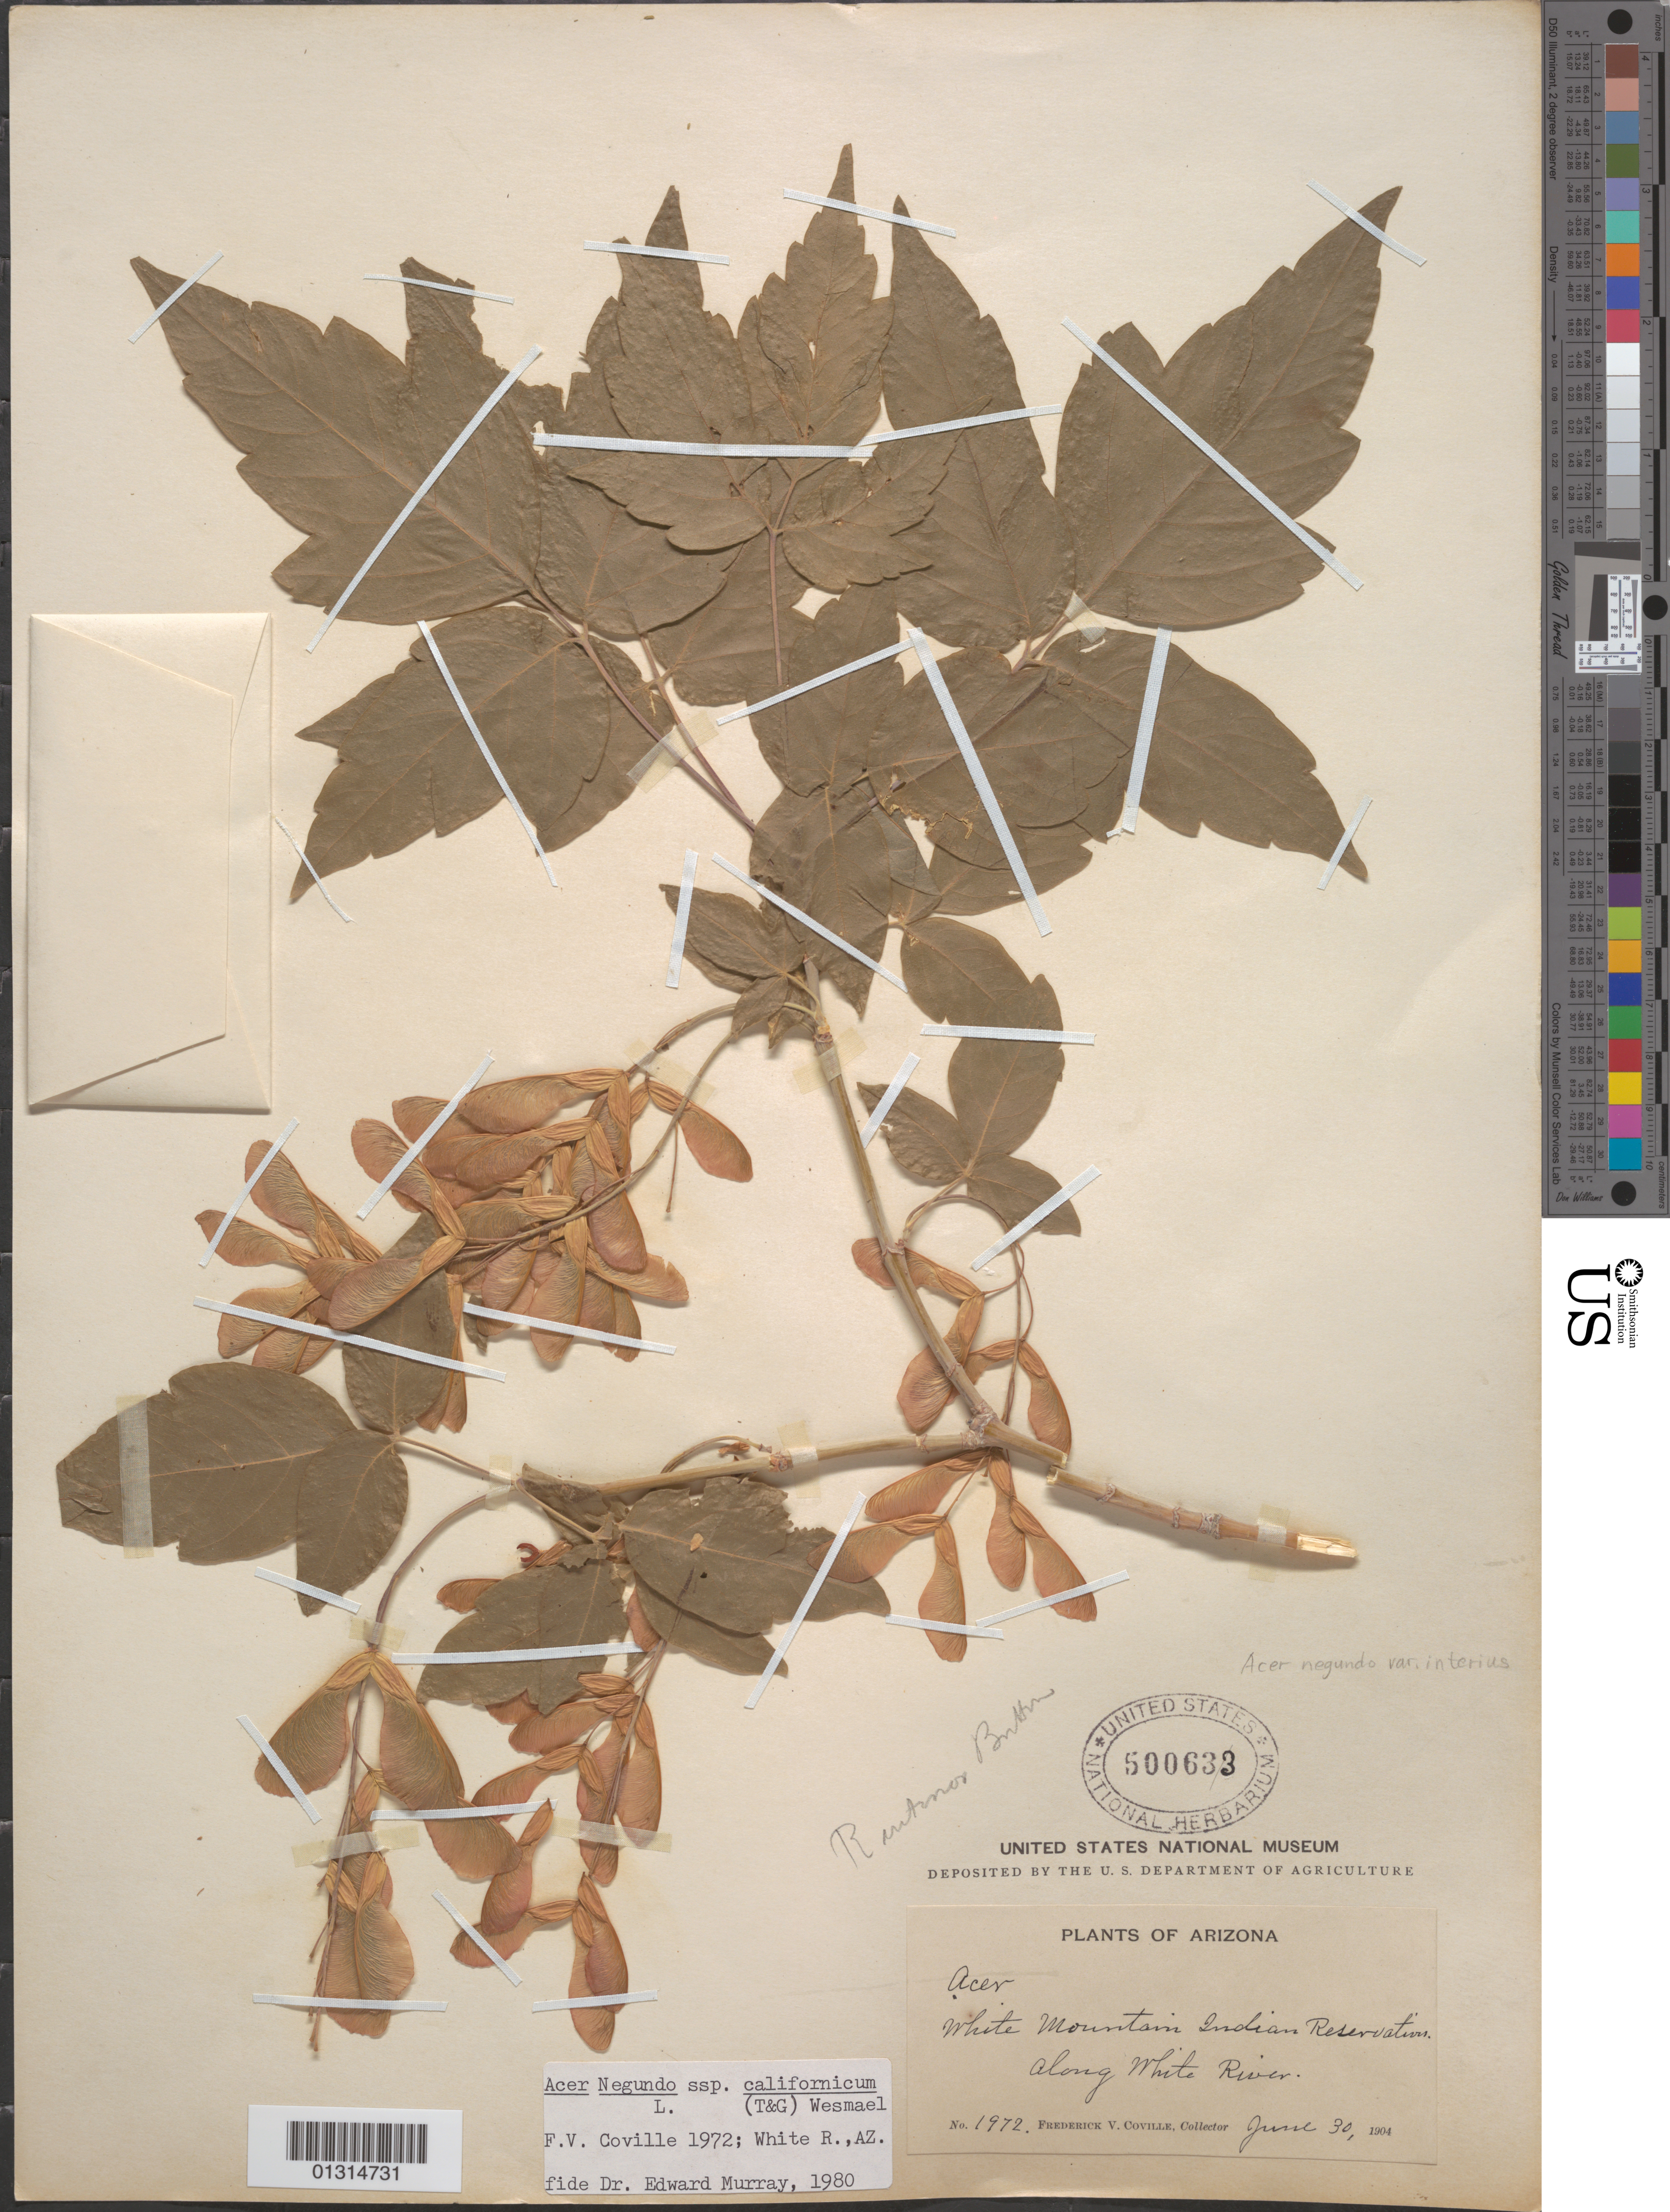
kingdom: Plantae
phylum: Tracheophyta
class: Magnoliopsida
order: Sapindales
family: Sapindaceae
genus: Acer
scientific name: Acer negundo subsp. californicum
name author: (Torr. & A. Gray) Wesm.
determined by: Murray, Edward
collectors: F. V. Coville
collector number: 1972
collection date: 1904-06-30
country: United States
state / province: Arizona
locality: White Mountain Indian Reservation, along White River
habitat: Along river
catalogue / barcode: US 500633